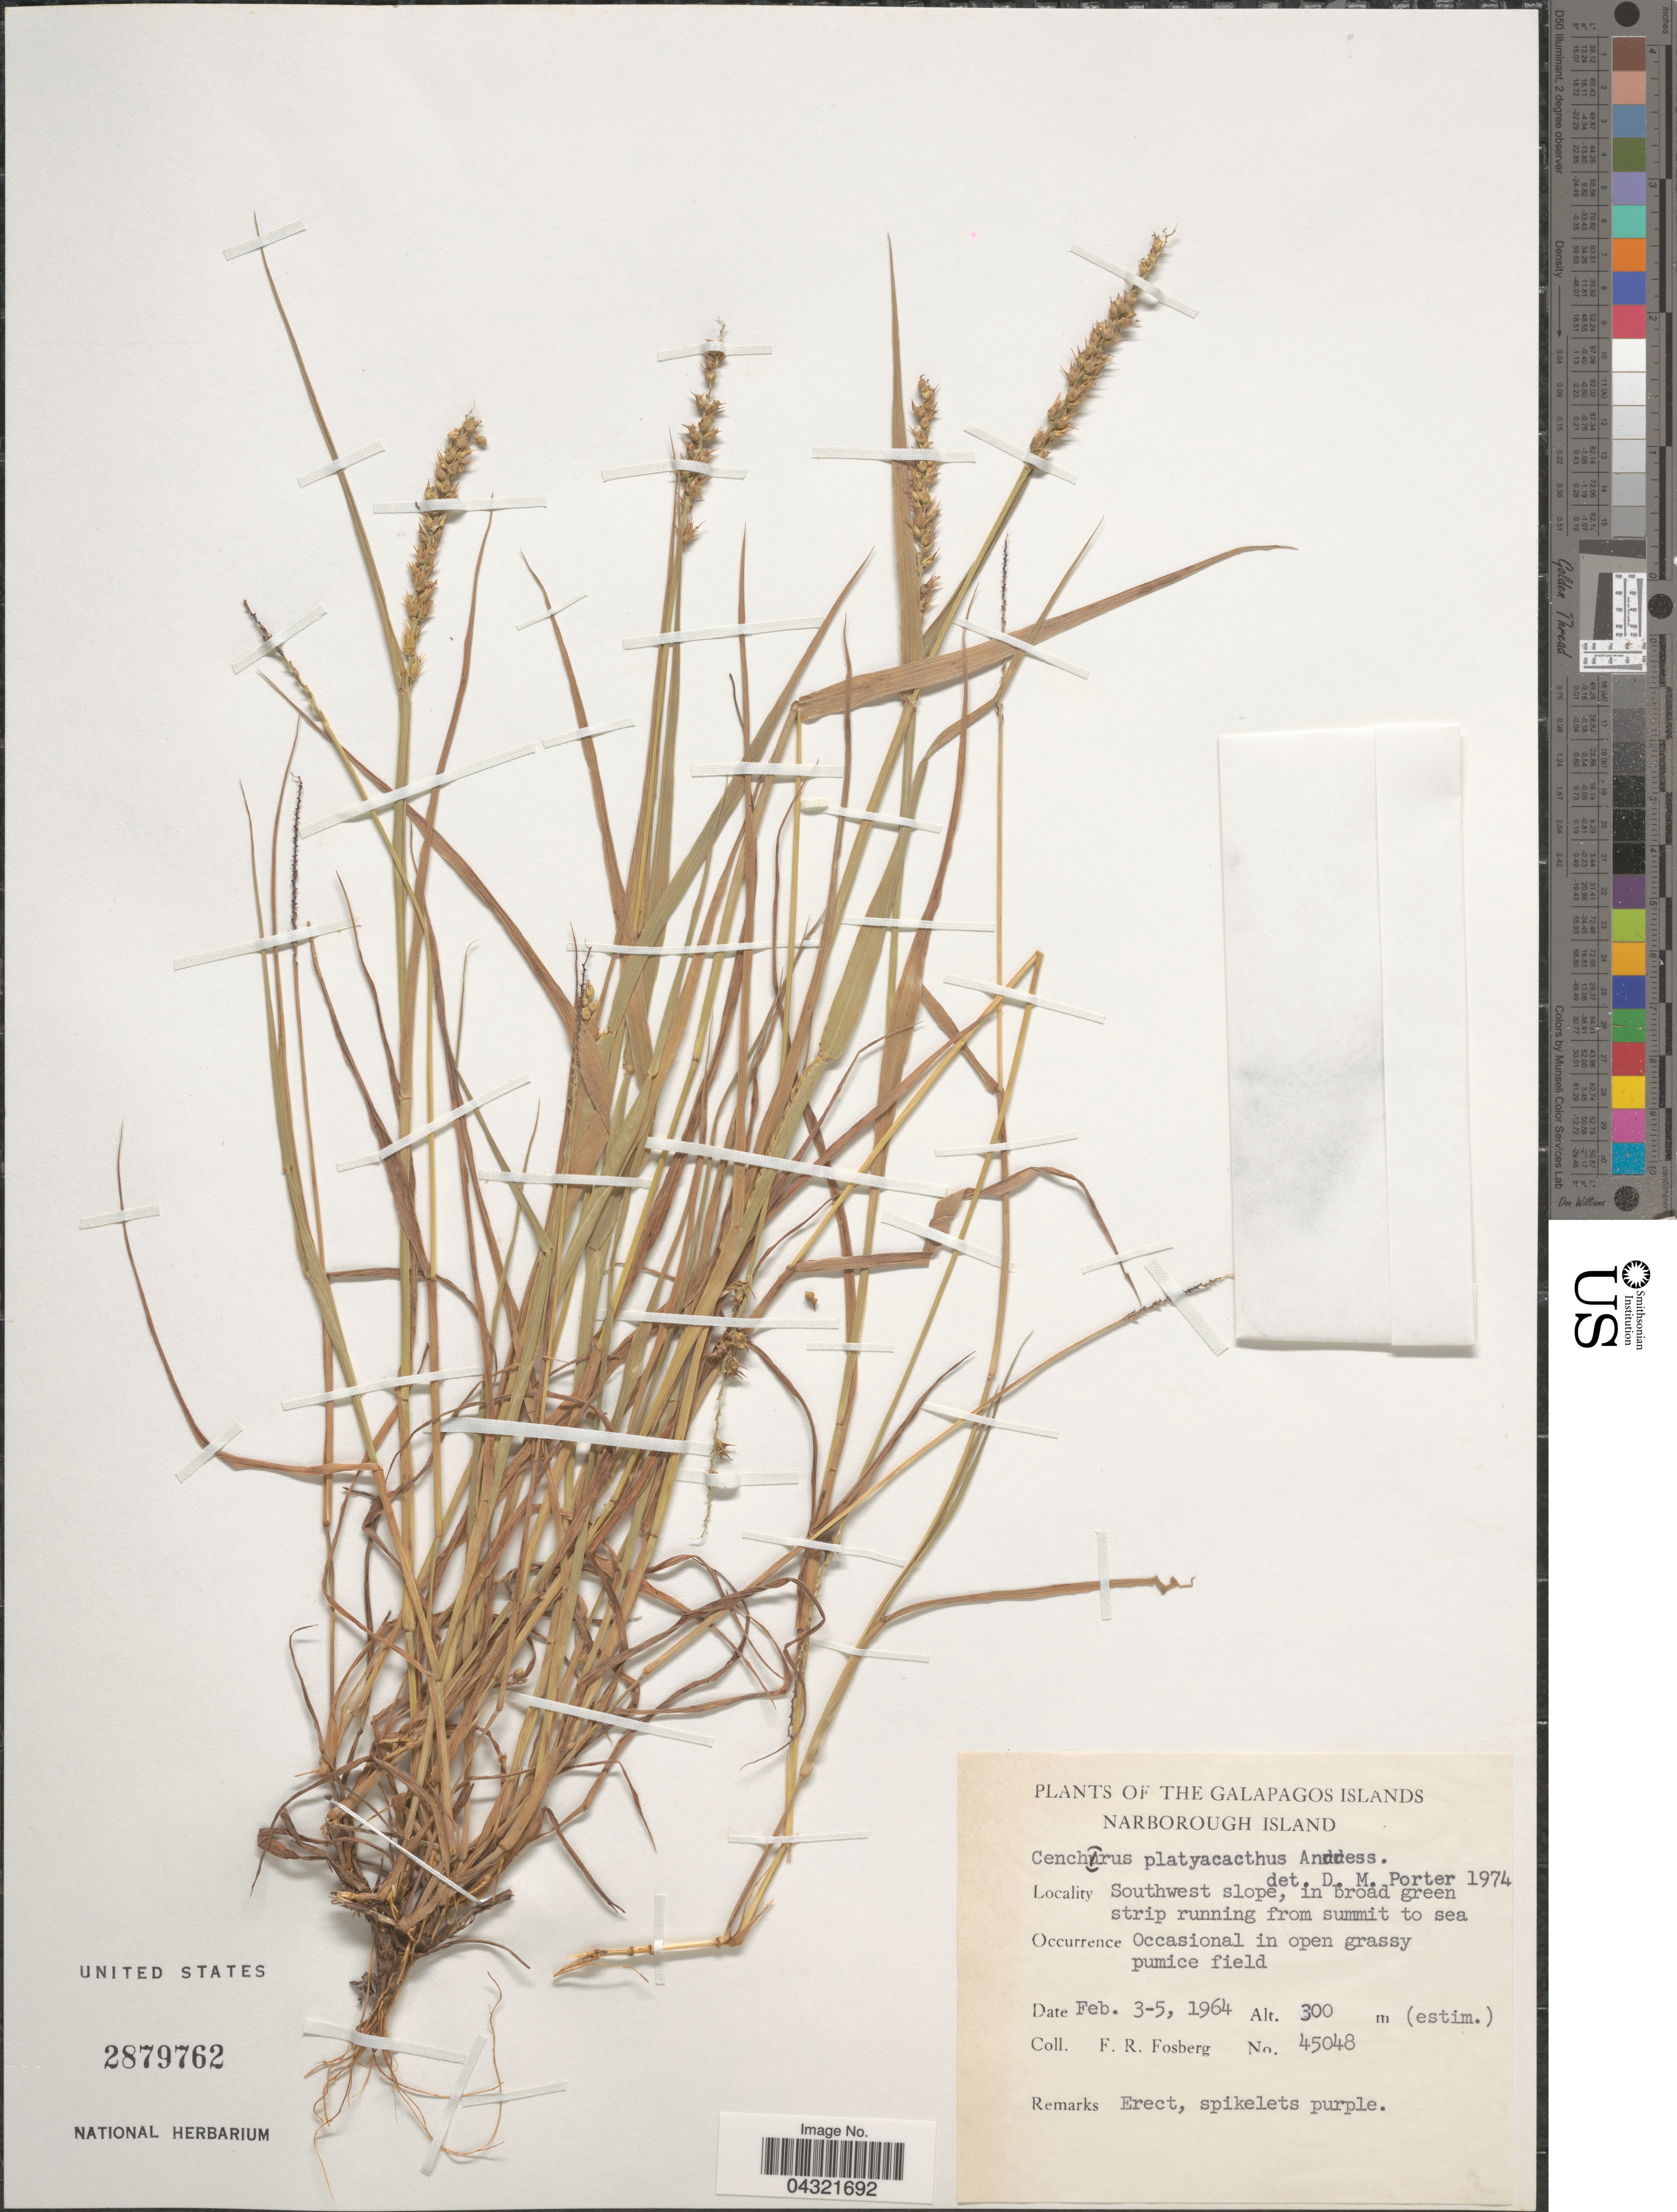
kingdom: Plantae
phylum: Tracheophyta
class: Liliopsida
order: Poales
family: Poaceae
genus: Cenchrus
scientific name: Cenchrus platyacanthus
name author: Andersson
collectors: F. R. Fosberg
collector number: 45048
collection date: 1964-02-03/1964-02-05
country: Ecuador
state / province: Colón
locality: The Galapagos Islands. Narborough Island. Southwest slope, in broad green strip running from summit to sea. Occasional in open grassy pumice field.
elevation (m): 300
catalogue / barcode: US 2879762